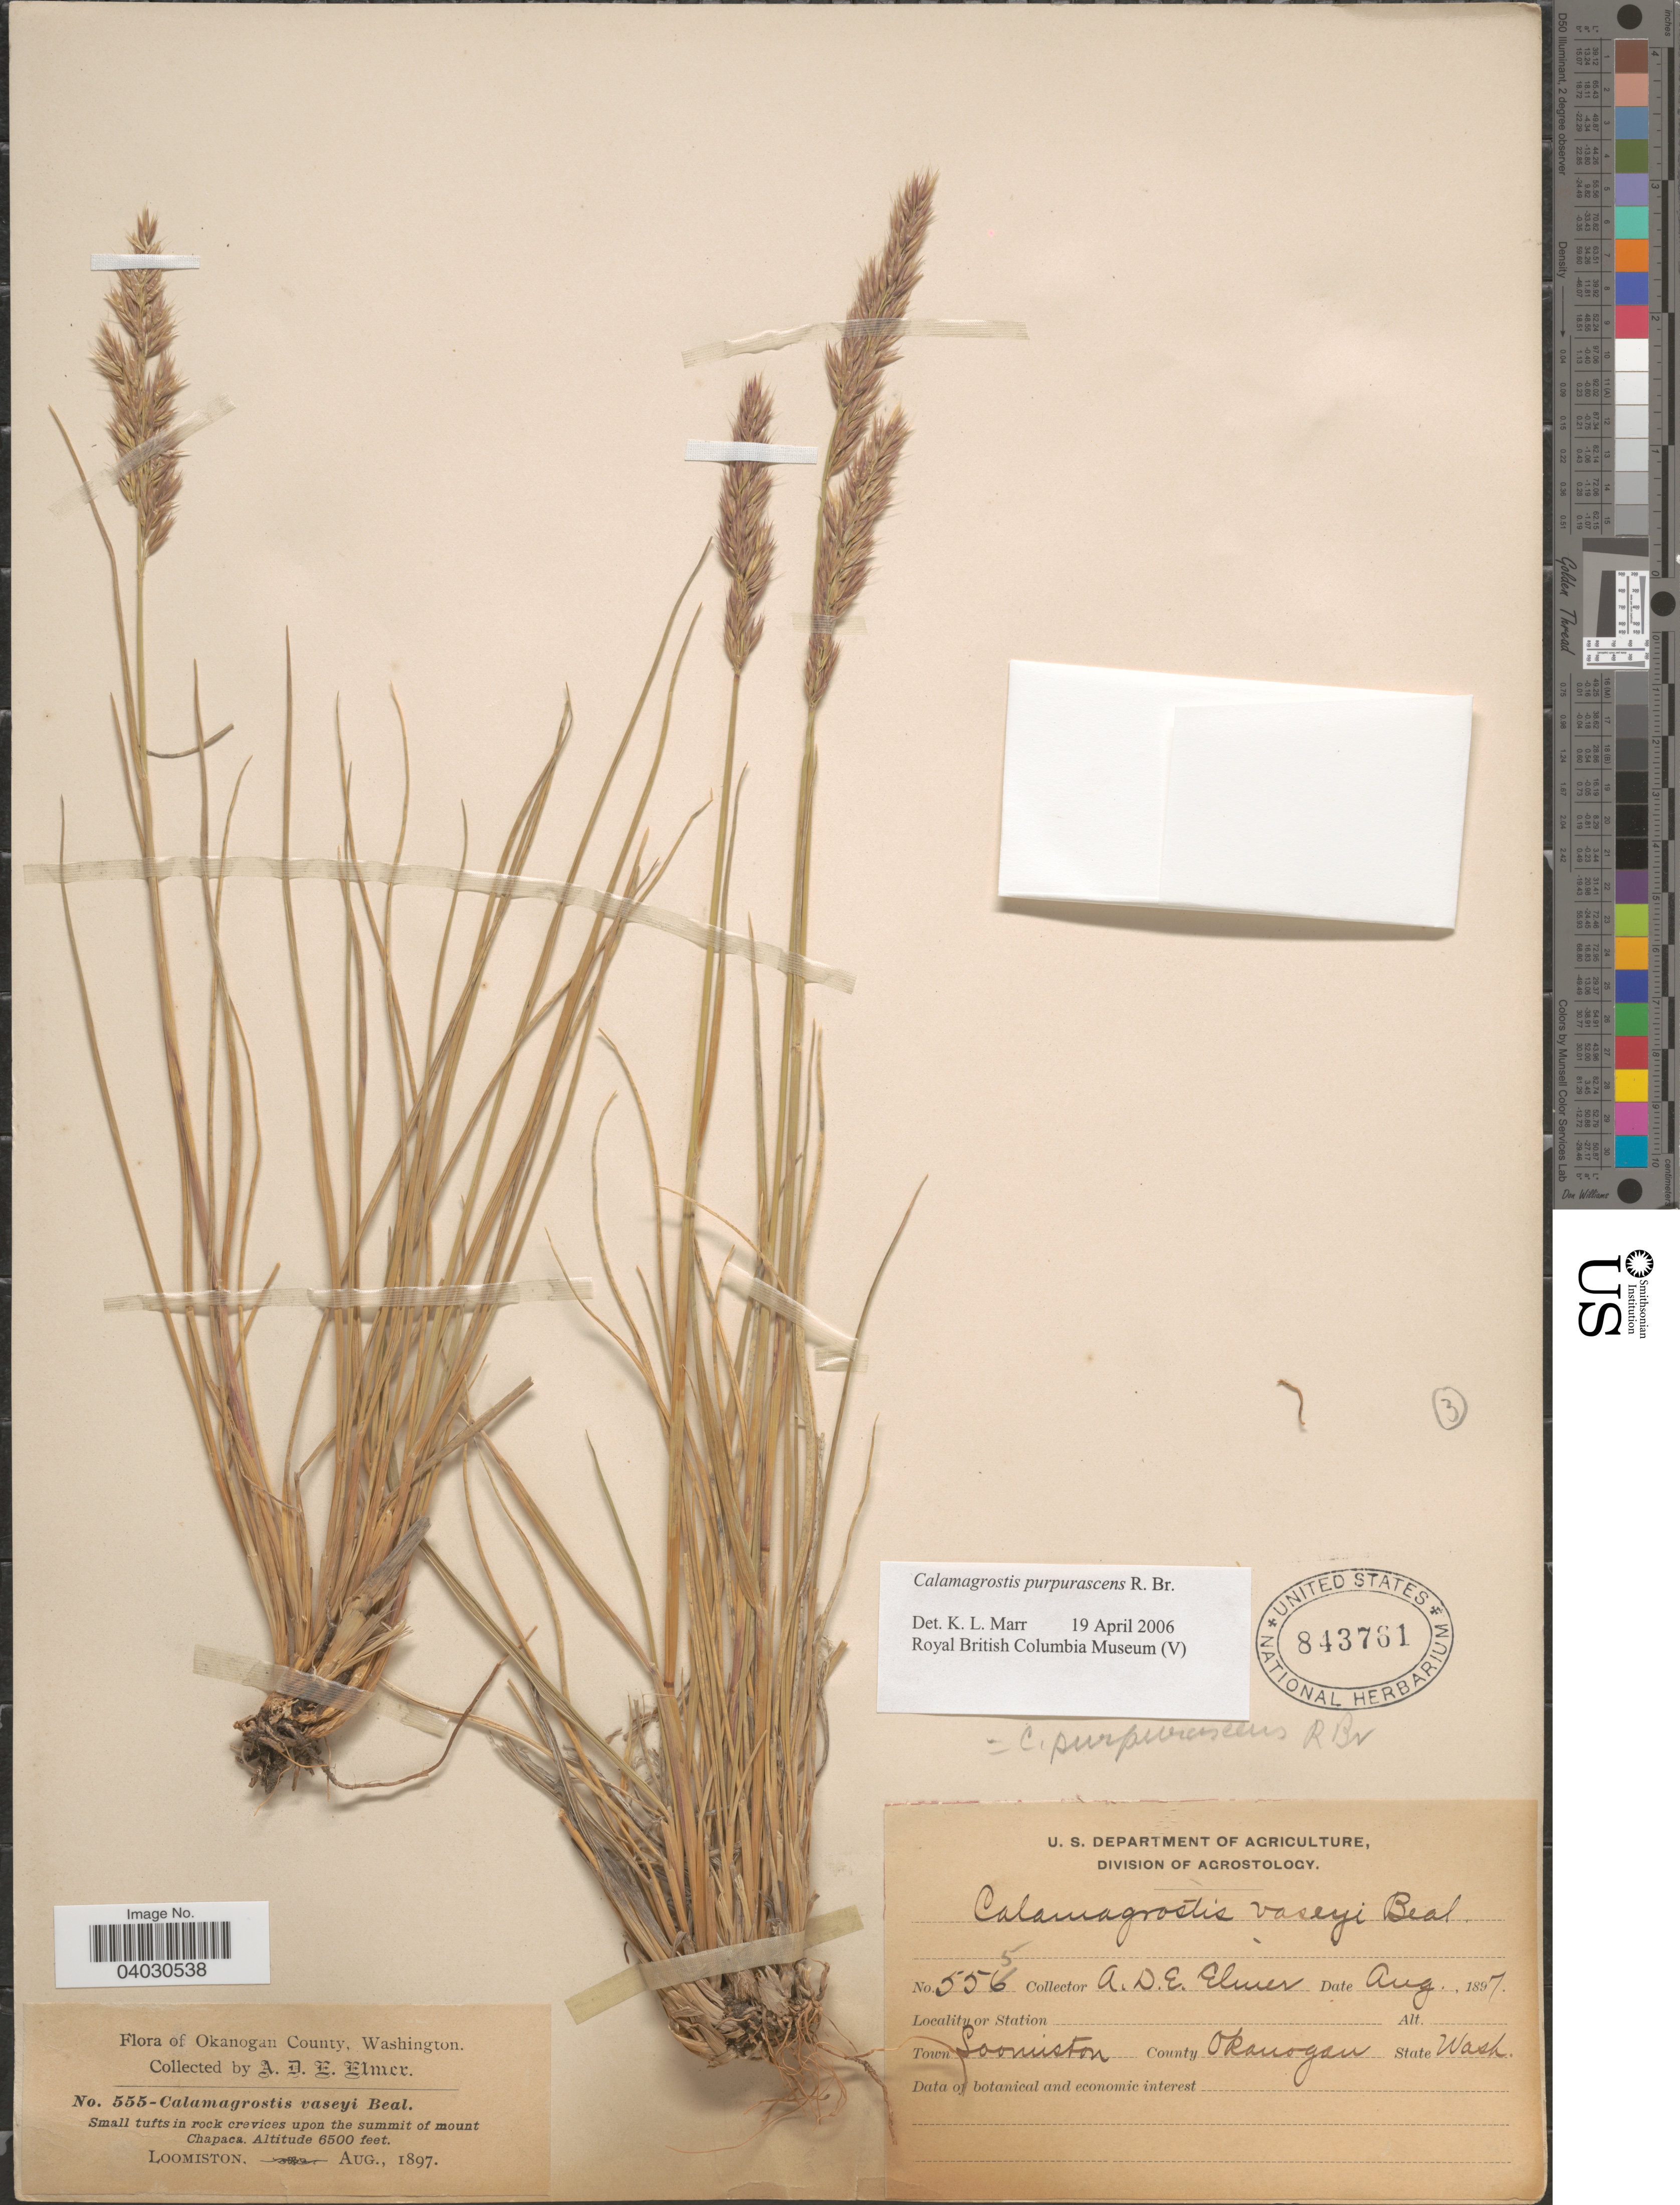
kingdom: Plantae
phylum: Tracheophyta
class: Liliopsida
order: Poales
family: Poaceae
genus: Calamagrostis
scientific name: Calamagrostis purpurascens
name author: R. Br.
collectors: A. D. E. Elmer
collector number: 555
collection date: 1897-08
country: United States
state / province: Washington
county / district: Okanogan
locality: Okanogan County. In rock crevices upon the summit of mount Chapaca. Town Loomiston.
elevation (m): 1981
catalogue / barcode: US 843761